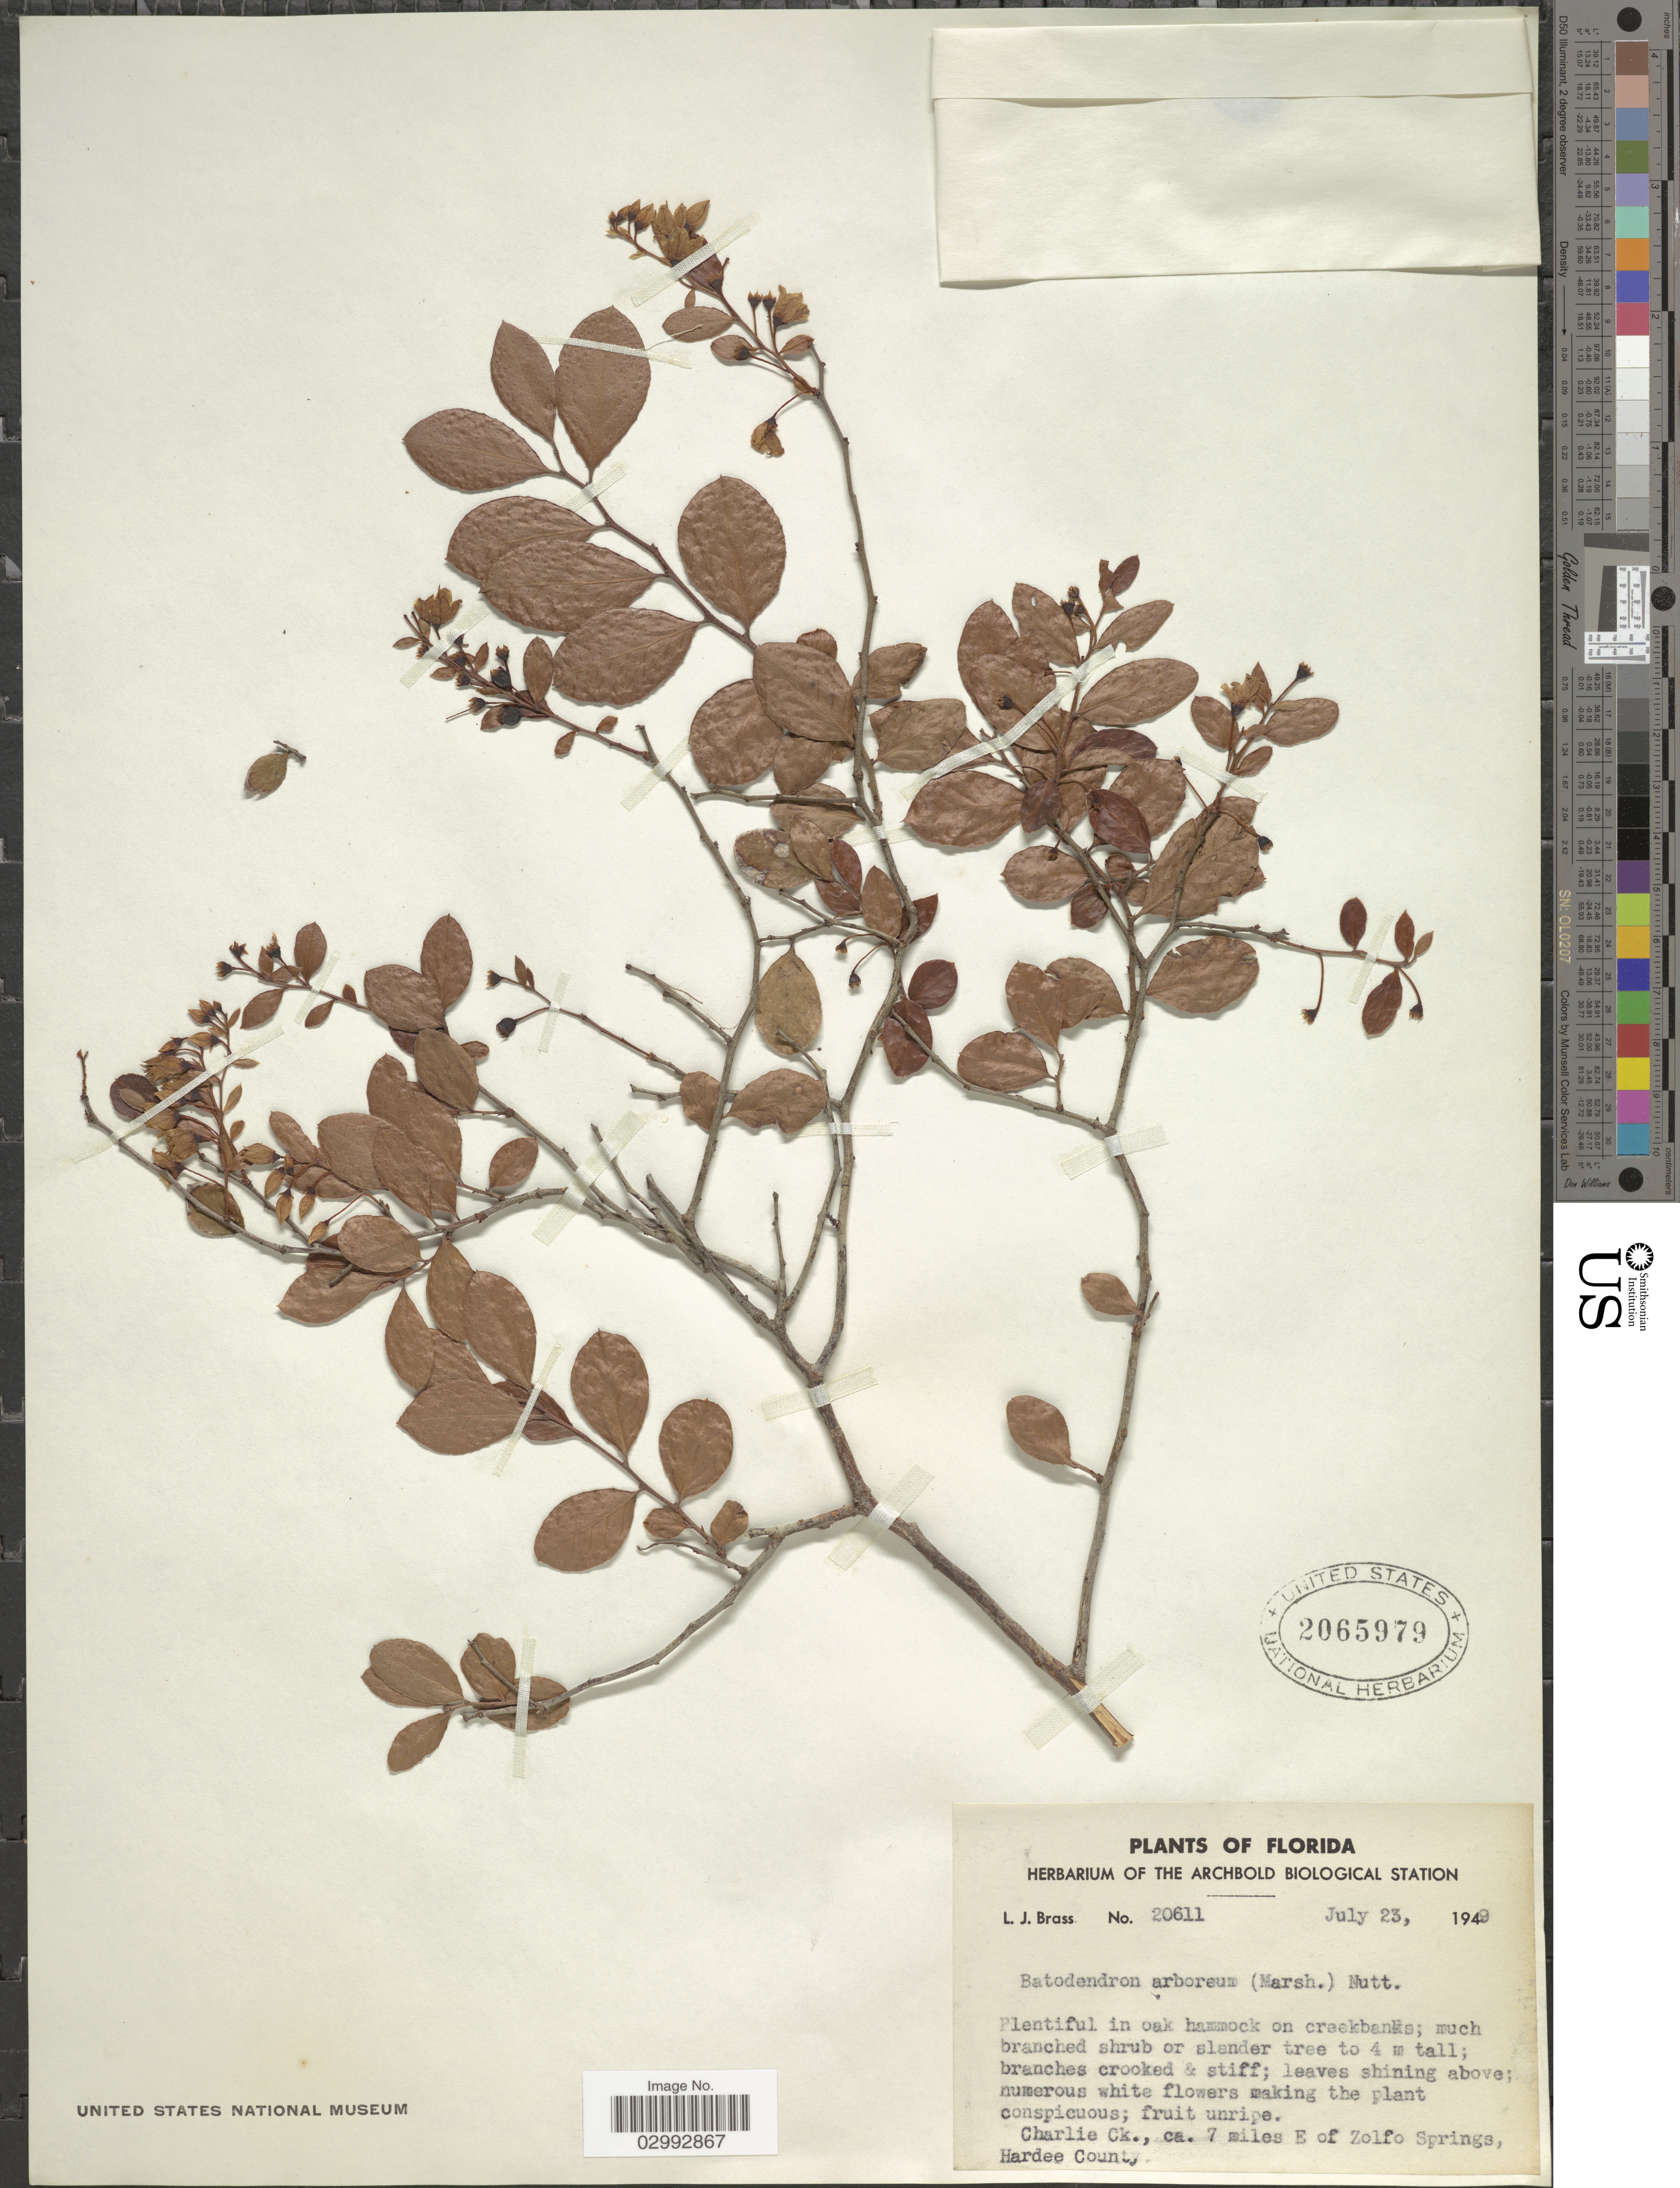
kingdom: Plantae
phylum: Tracheophyta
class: Magnoliopsida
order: Ericales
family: Ericaceae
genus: Batodendron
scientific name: Batodendron arboreum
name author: Nutt.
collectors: L. J. Brass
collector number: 20611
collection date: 1949-07-23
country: United States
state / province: Florida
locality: Charlie Ck., ca. 7 miles E of Zolfo Springs, Hardee County.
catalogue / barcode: US 2065979